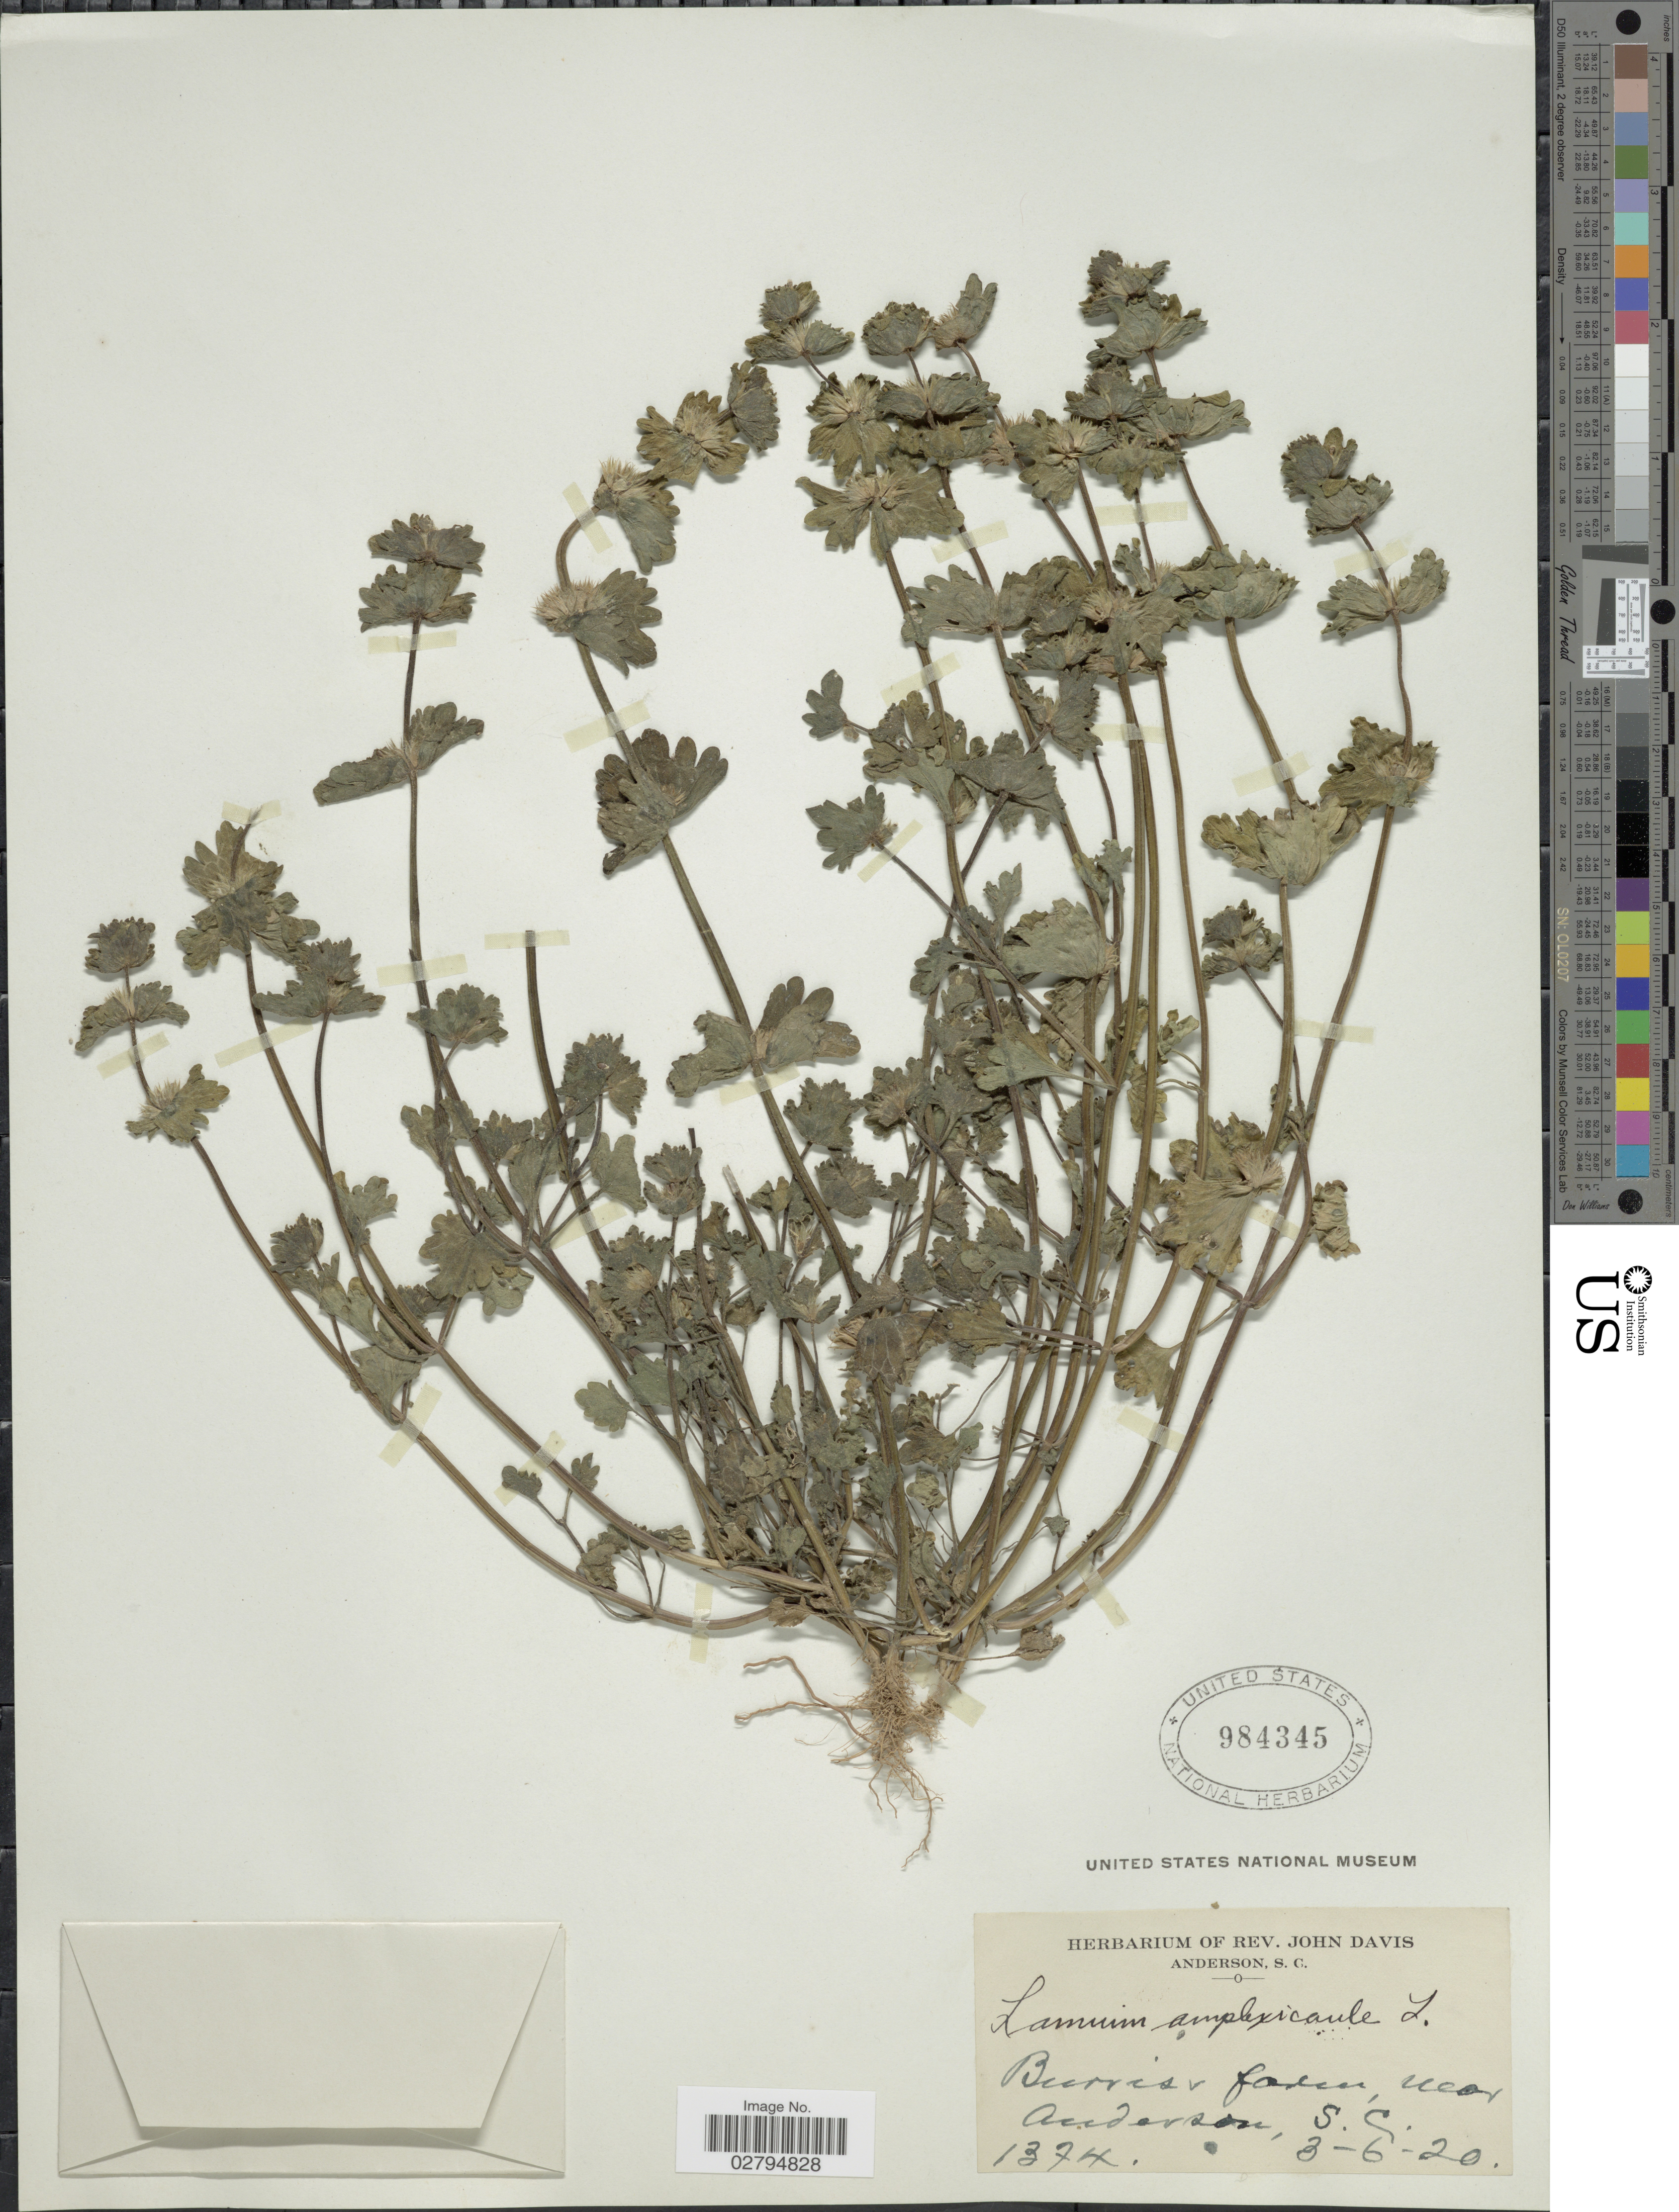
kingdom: Plantae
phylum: Tracheophyta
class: Magnoliopsida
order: Lamiales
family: Lamiaceae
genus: Lamium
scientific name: Lamium amplexicaule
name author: L.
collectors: ex herb. Rev. John Davis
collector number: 1374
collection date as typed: Transcribed d/m/y: 6/3/20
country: United States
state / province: South Carolina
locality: Burris v farm, near Anderson.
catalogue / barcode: US 984345